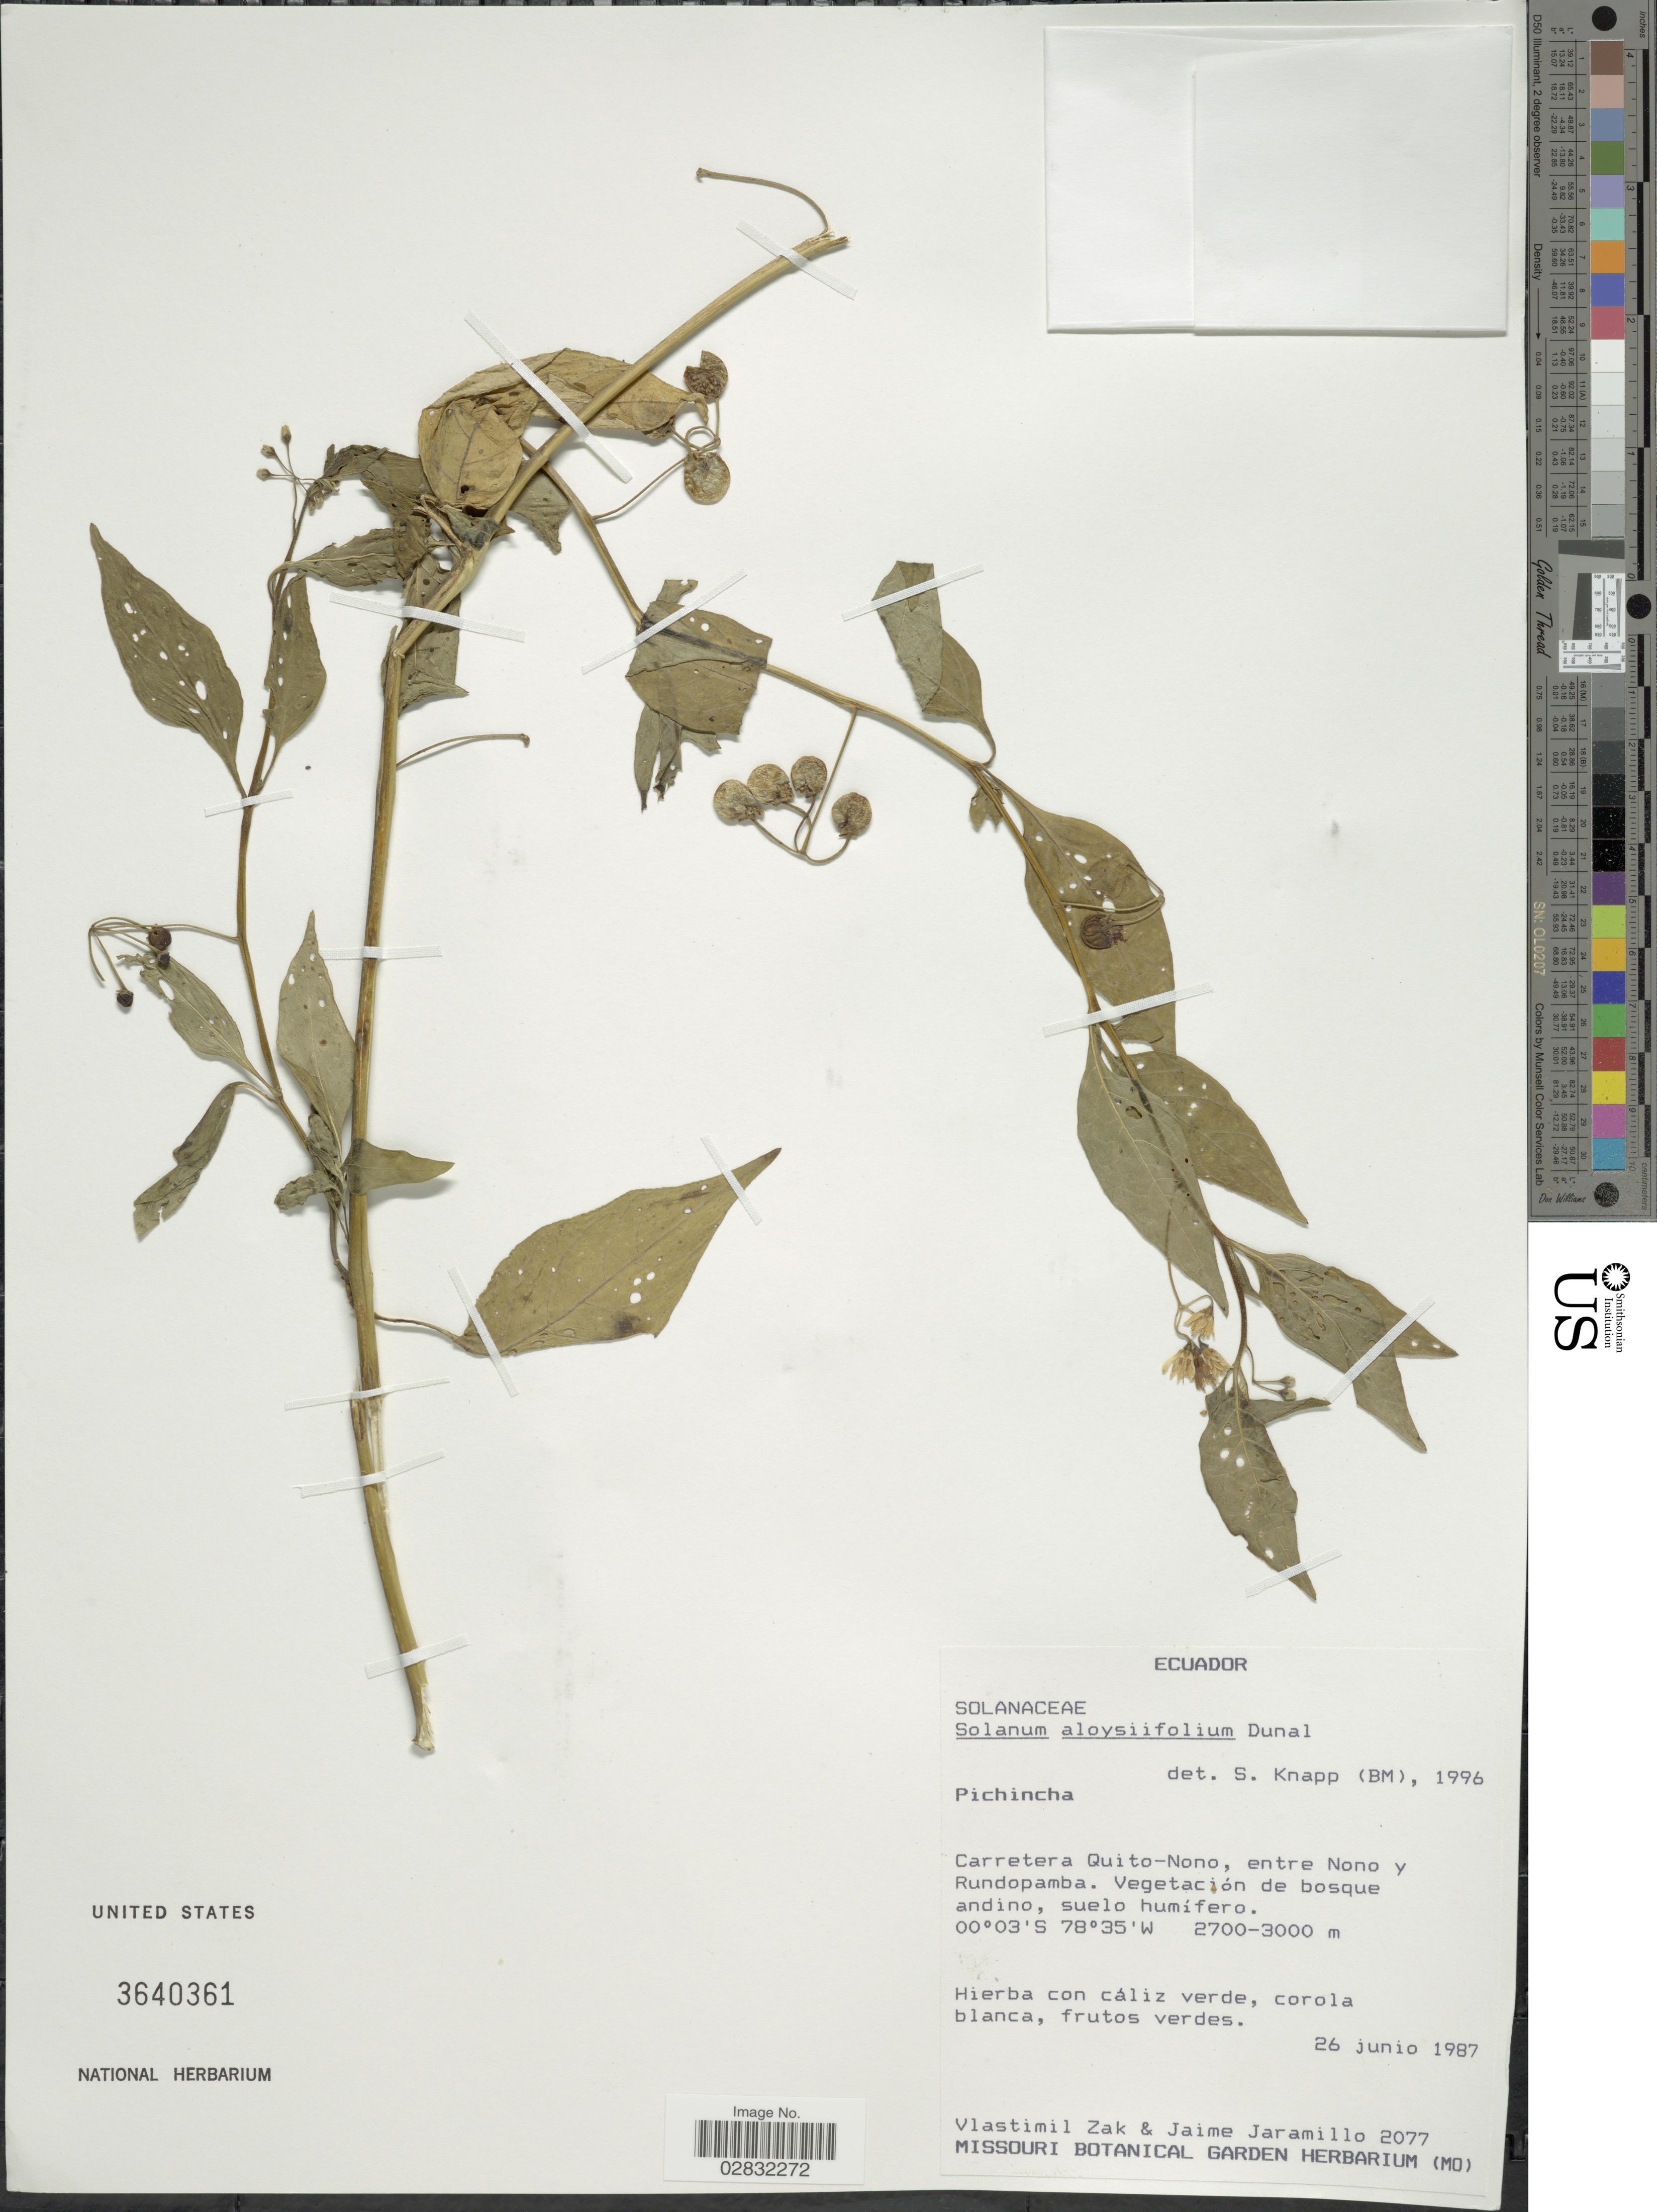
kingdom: Plantae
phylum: Tracheophyta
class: Magnoliopsida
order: Solanales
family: Solanaceae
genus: Solanum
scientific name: Solanum aloysiifolium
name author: Dunal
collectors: V. Zak & J. Jaramillo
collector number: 2077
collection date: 1987-06-26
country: Ecuador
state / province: Pichincha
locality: Pichincha: Carretera Quito-Nono, entre Nono y Rundopamba, Vegetación de bosques andino, suelo humífero.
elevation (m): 2700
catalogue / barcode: US 3640361